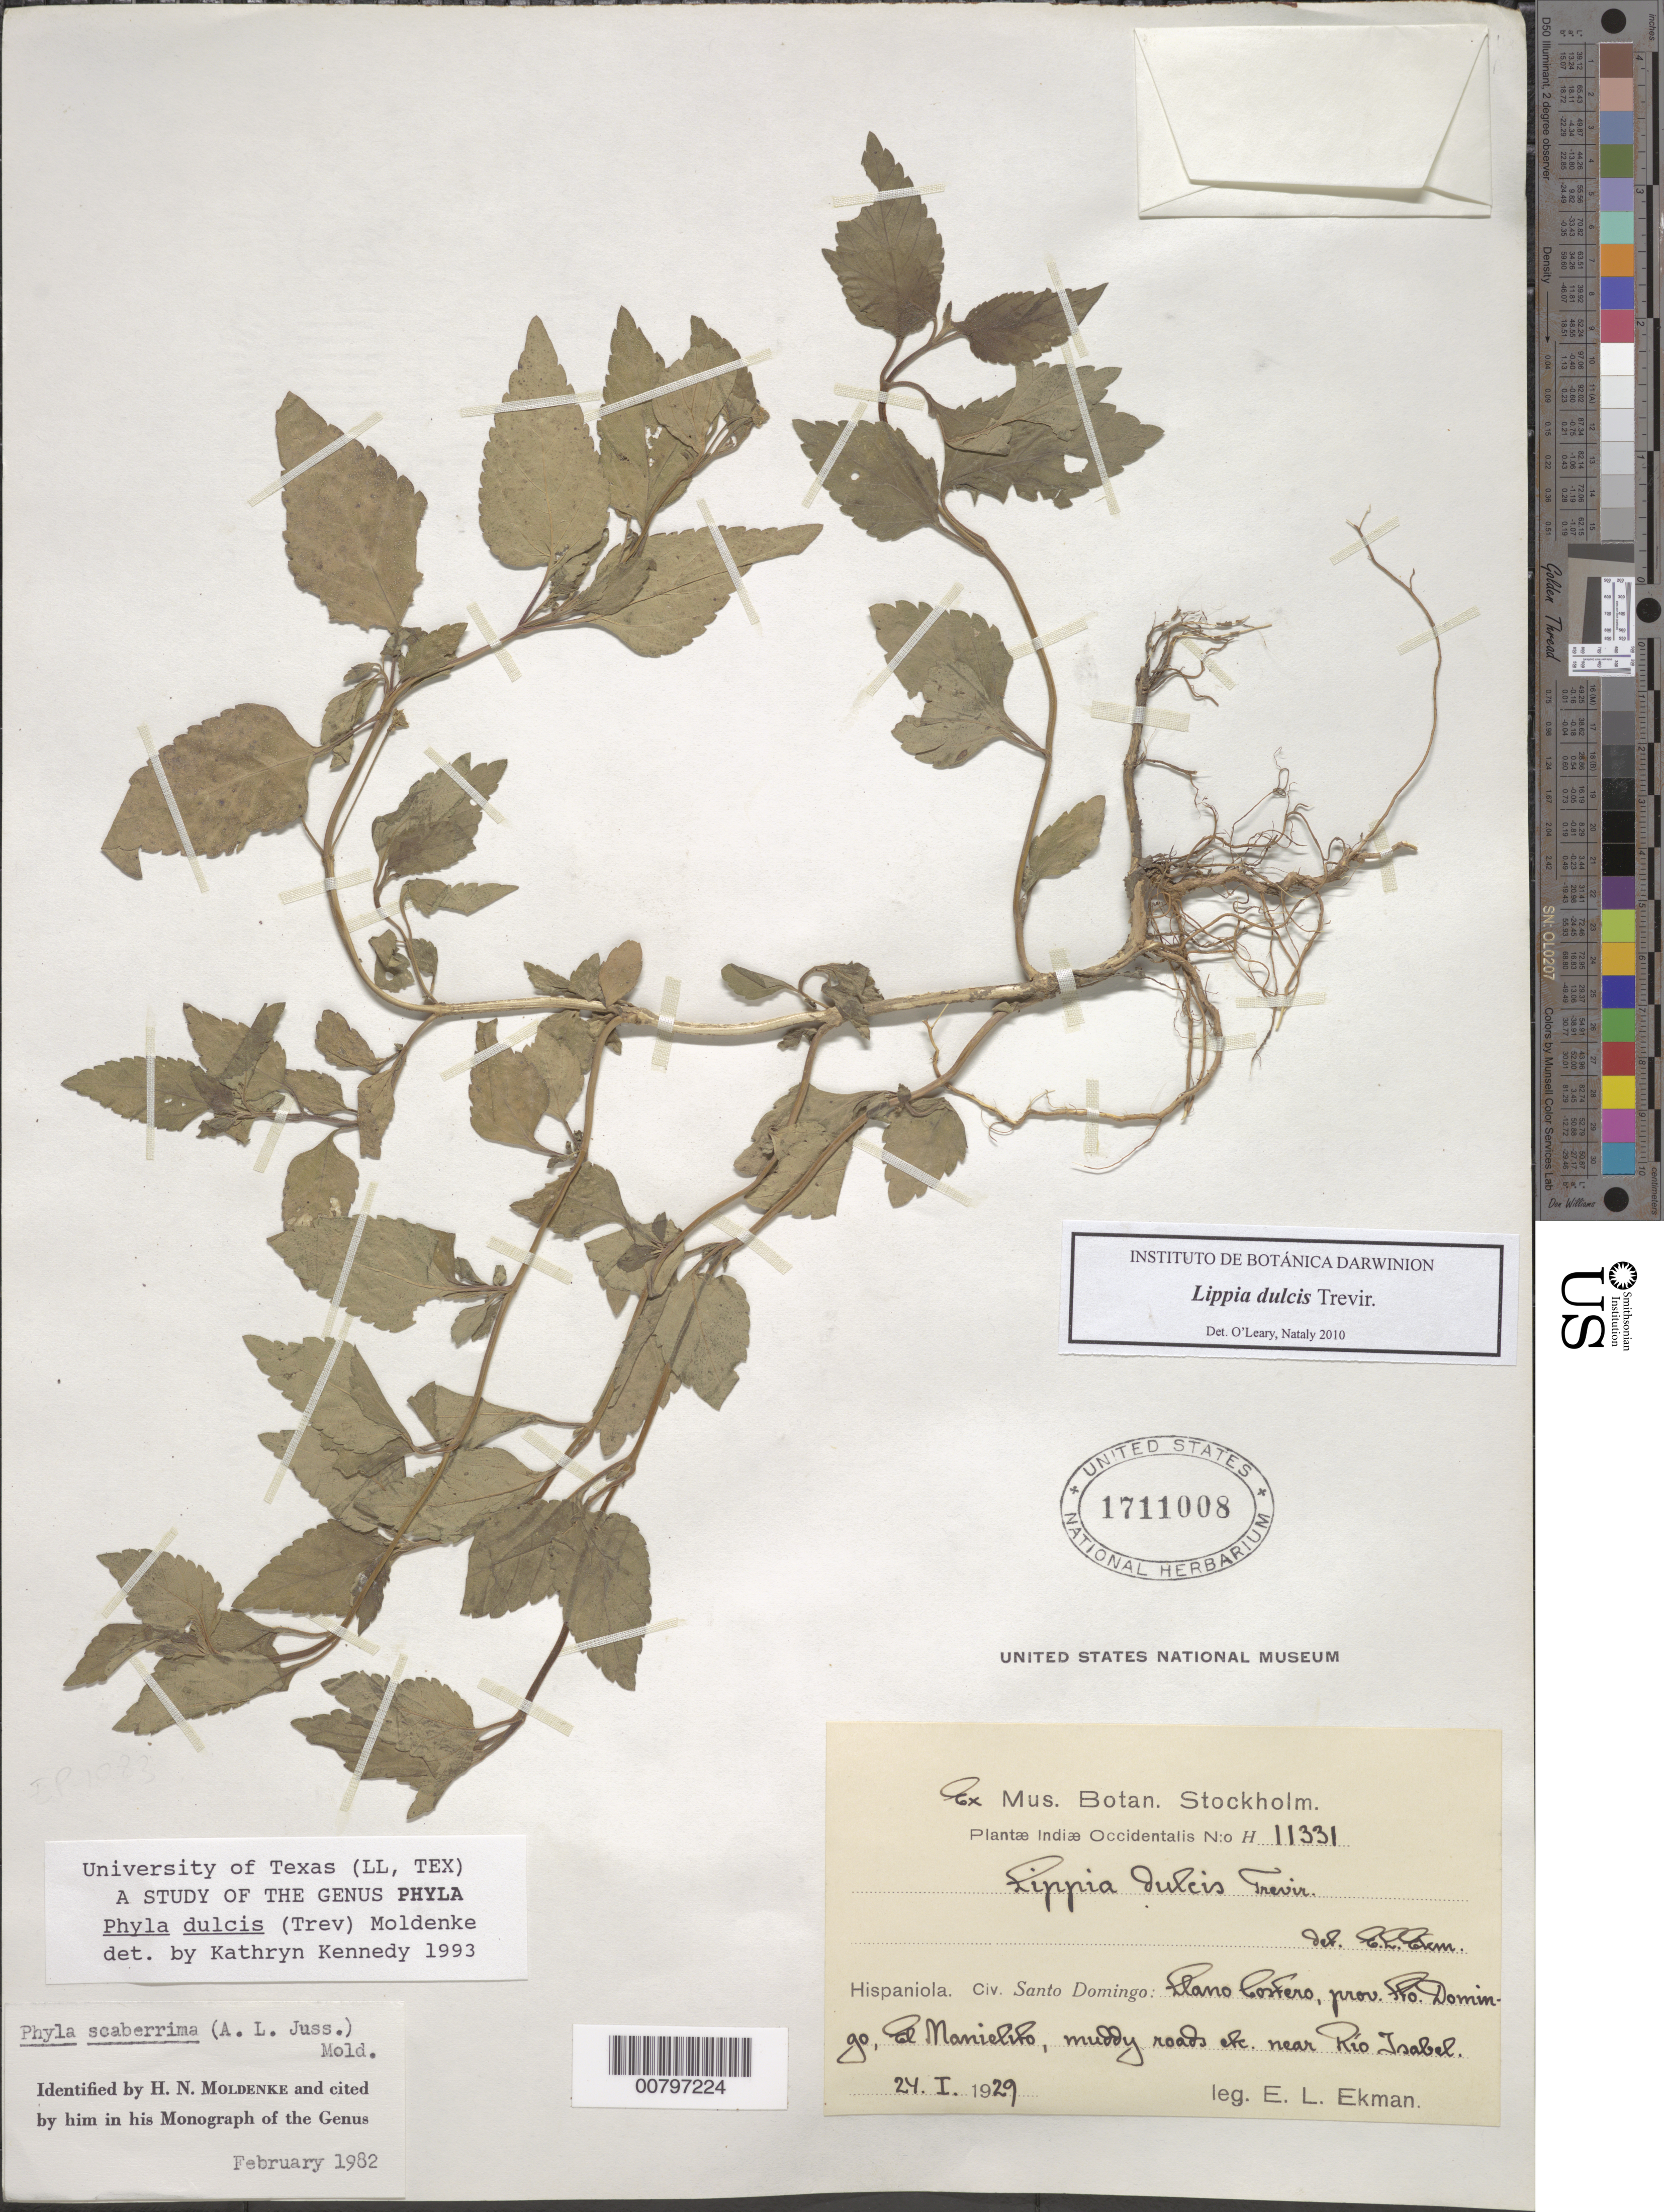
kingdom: Plantae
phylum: Tracheophyta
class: Magnoliopsida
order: Lamiales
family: Verbenaceae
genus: Phyla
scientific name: Phyla scaberrima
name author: (Juss. ex Pers.) Moldenke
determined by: Kennedy, K.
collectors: E. L. Ekman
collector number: H 1131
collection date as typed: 14 Jan 1929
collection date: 1929-01-14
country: Dominican Republic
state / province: Distrito Nacional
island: Hispaniola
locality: On road near Rio Isabel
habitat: Muddy roads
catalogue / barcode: US 1711008